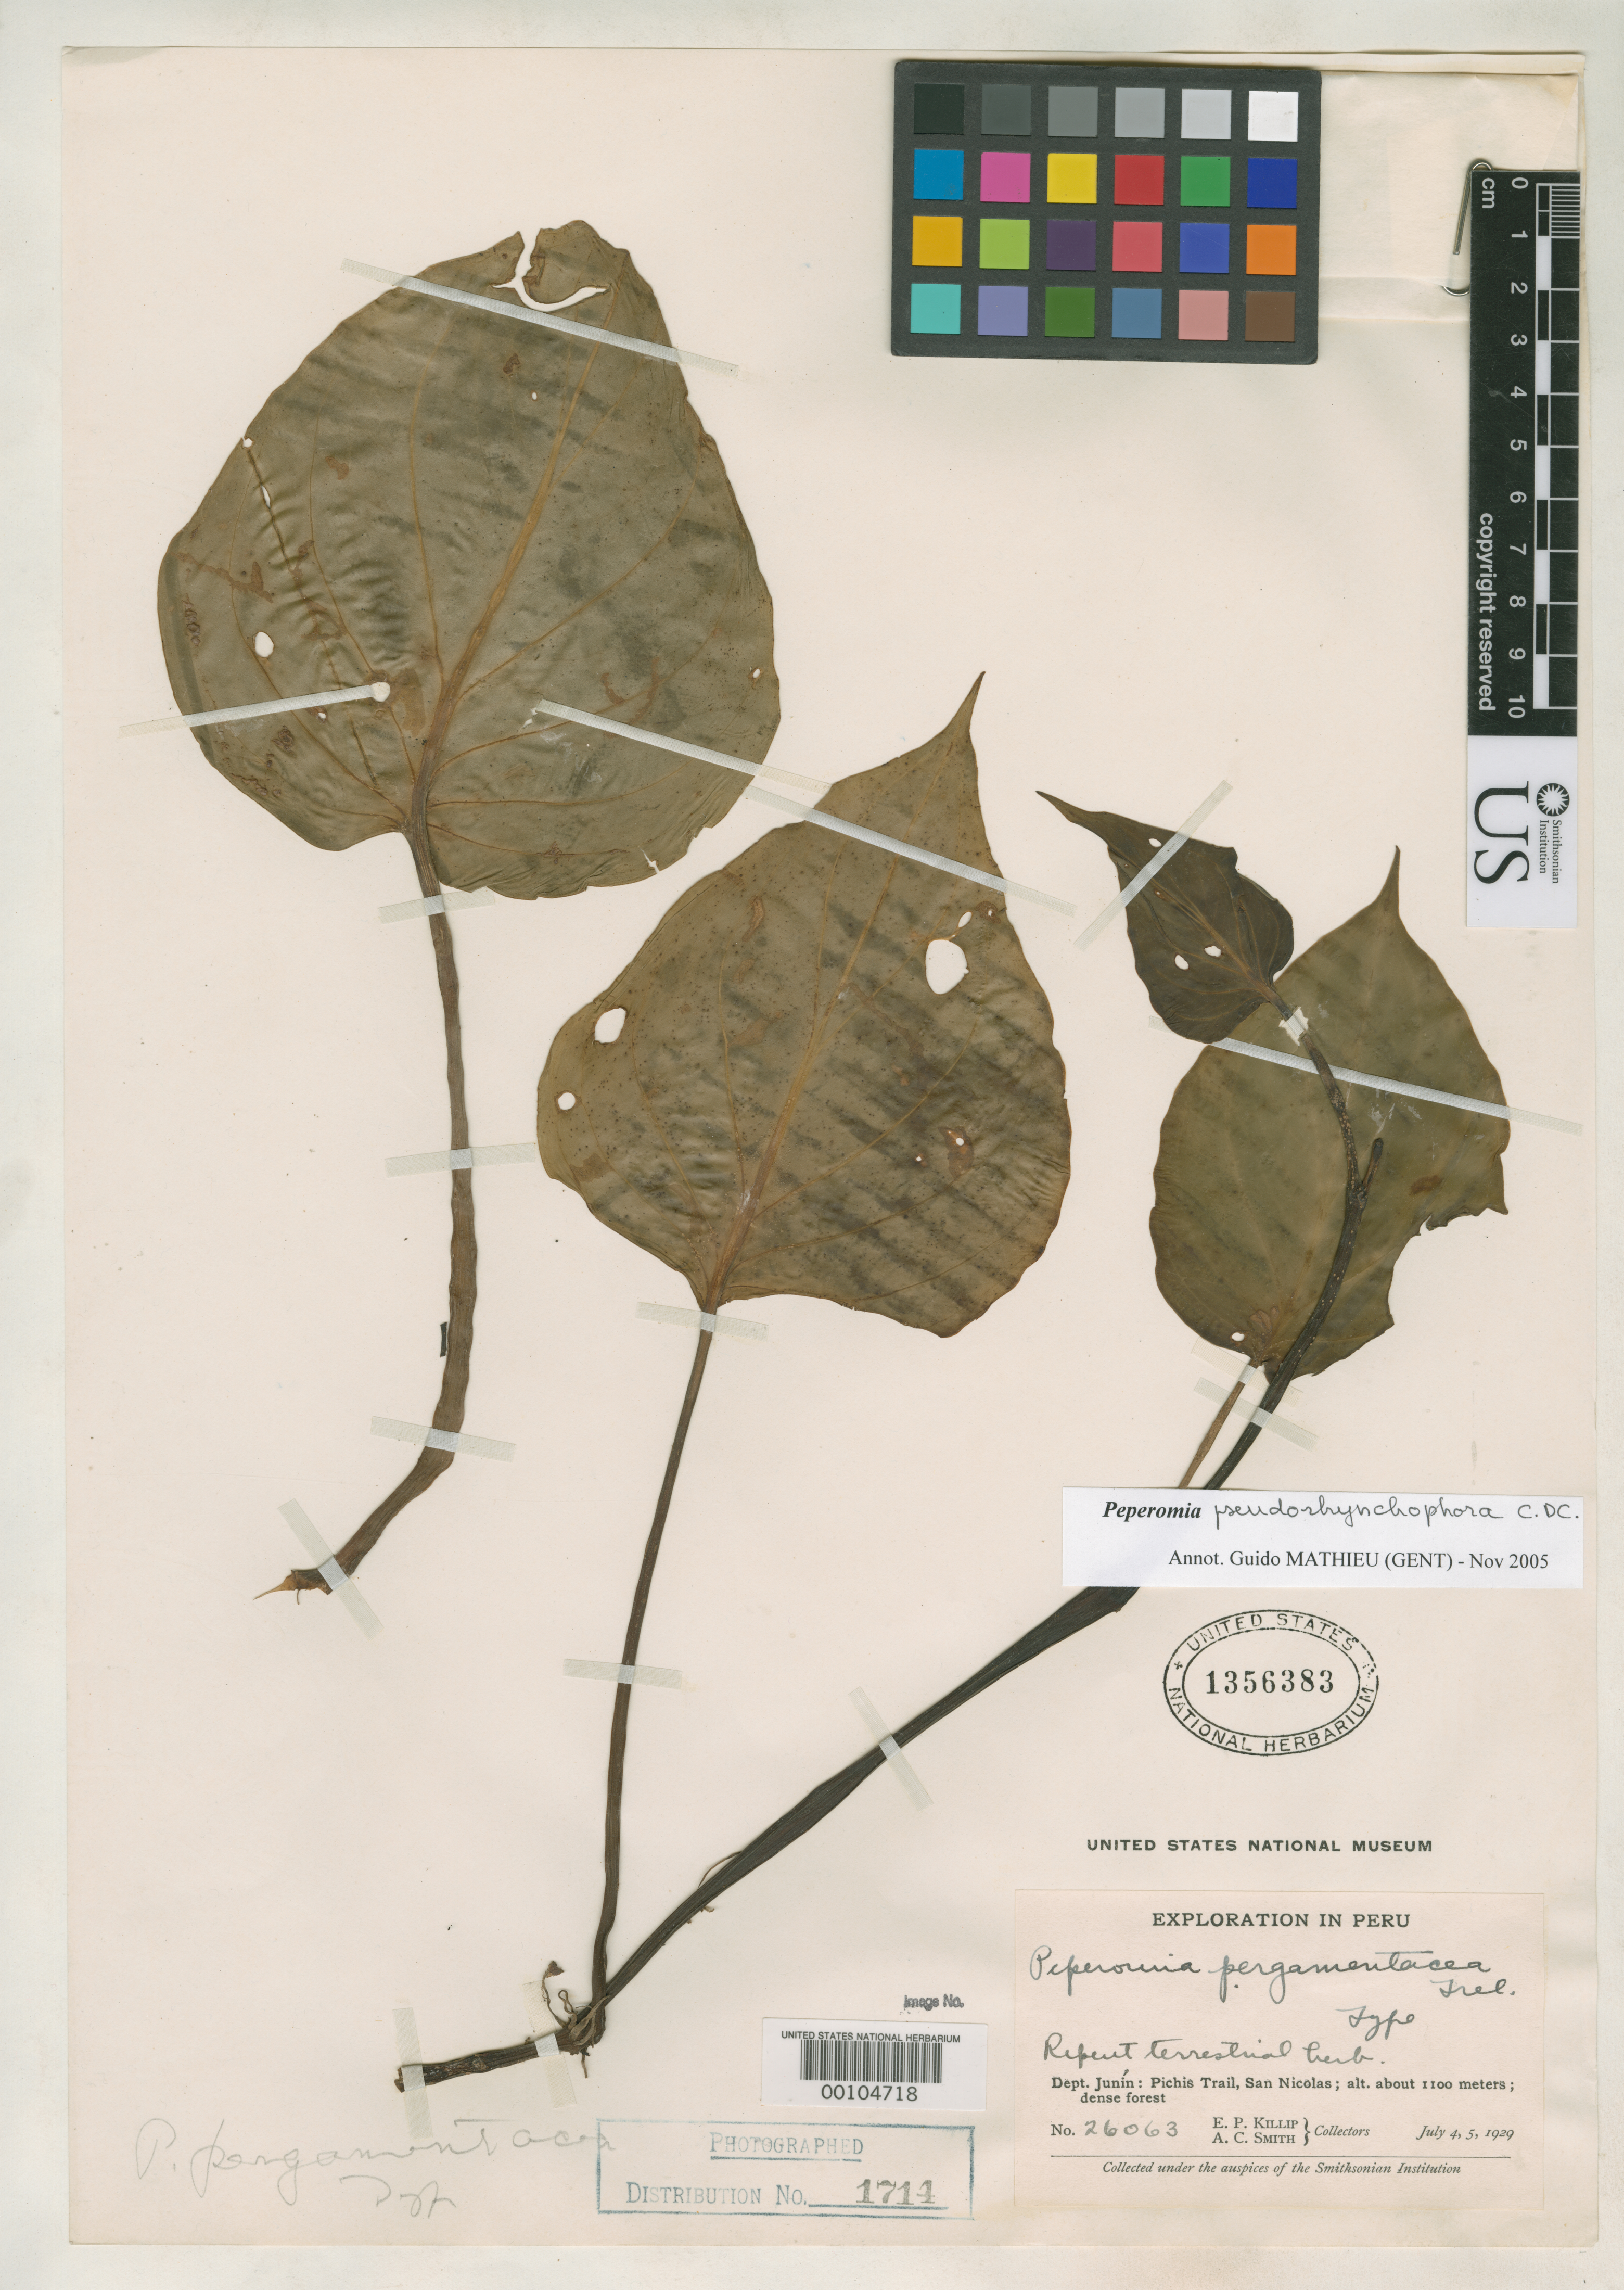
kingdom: Plantae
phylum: Tracheophyta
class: Magnoliopsida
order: Piperales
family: Piperaceae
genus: Peperomia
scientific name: Peperomia pergamentacea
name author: Trel. in J.F. Macbr.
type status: Holotype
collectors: E. P. Killip & A. C. Smith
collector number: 26063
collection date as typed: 04 Jul 1929 to 05 Jul 1929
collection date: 1929-07-04/1929-07-05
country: Peru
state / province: Junín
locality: Pichis Trail, San Nicolas.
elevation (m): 1100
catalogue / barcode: US 1356383